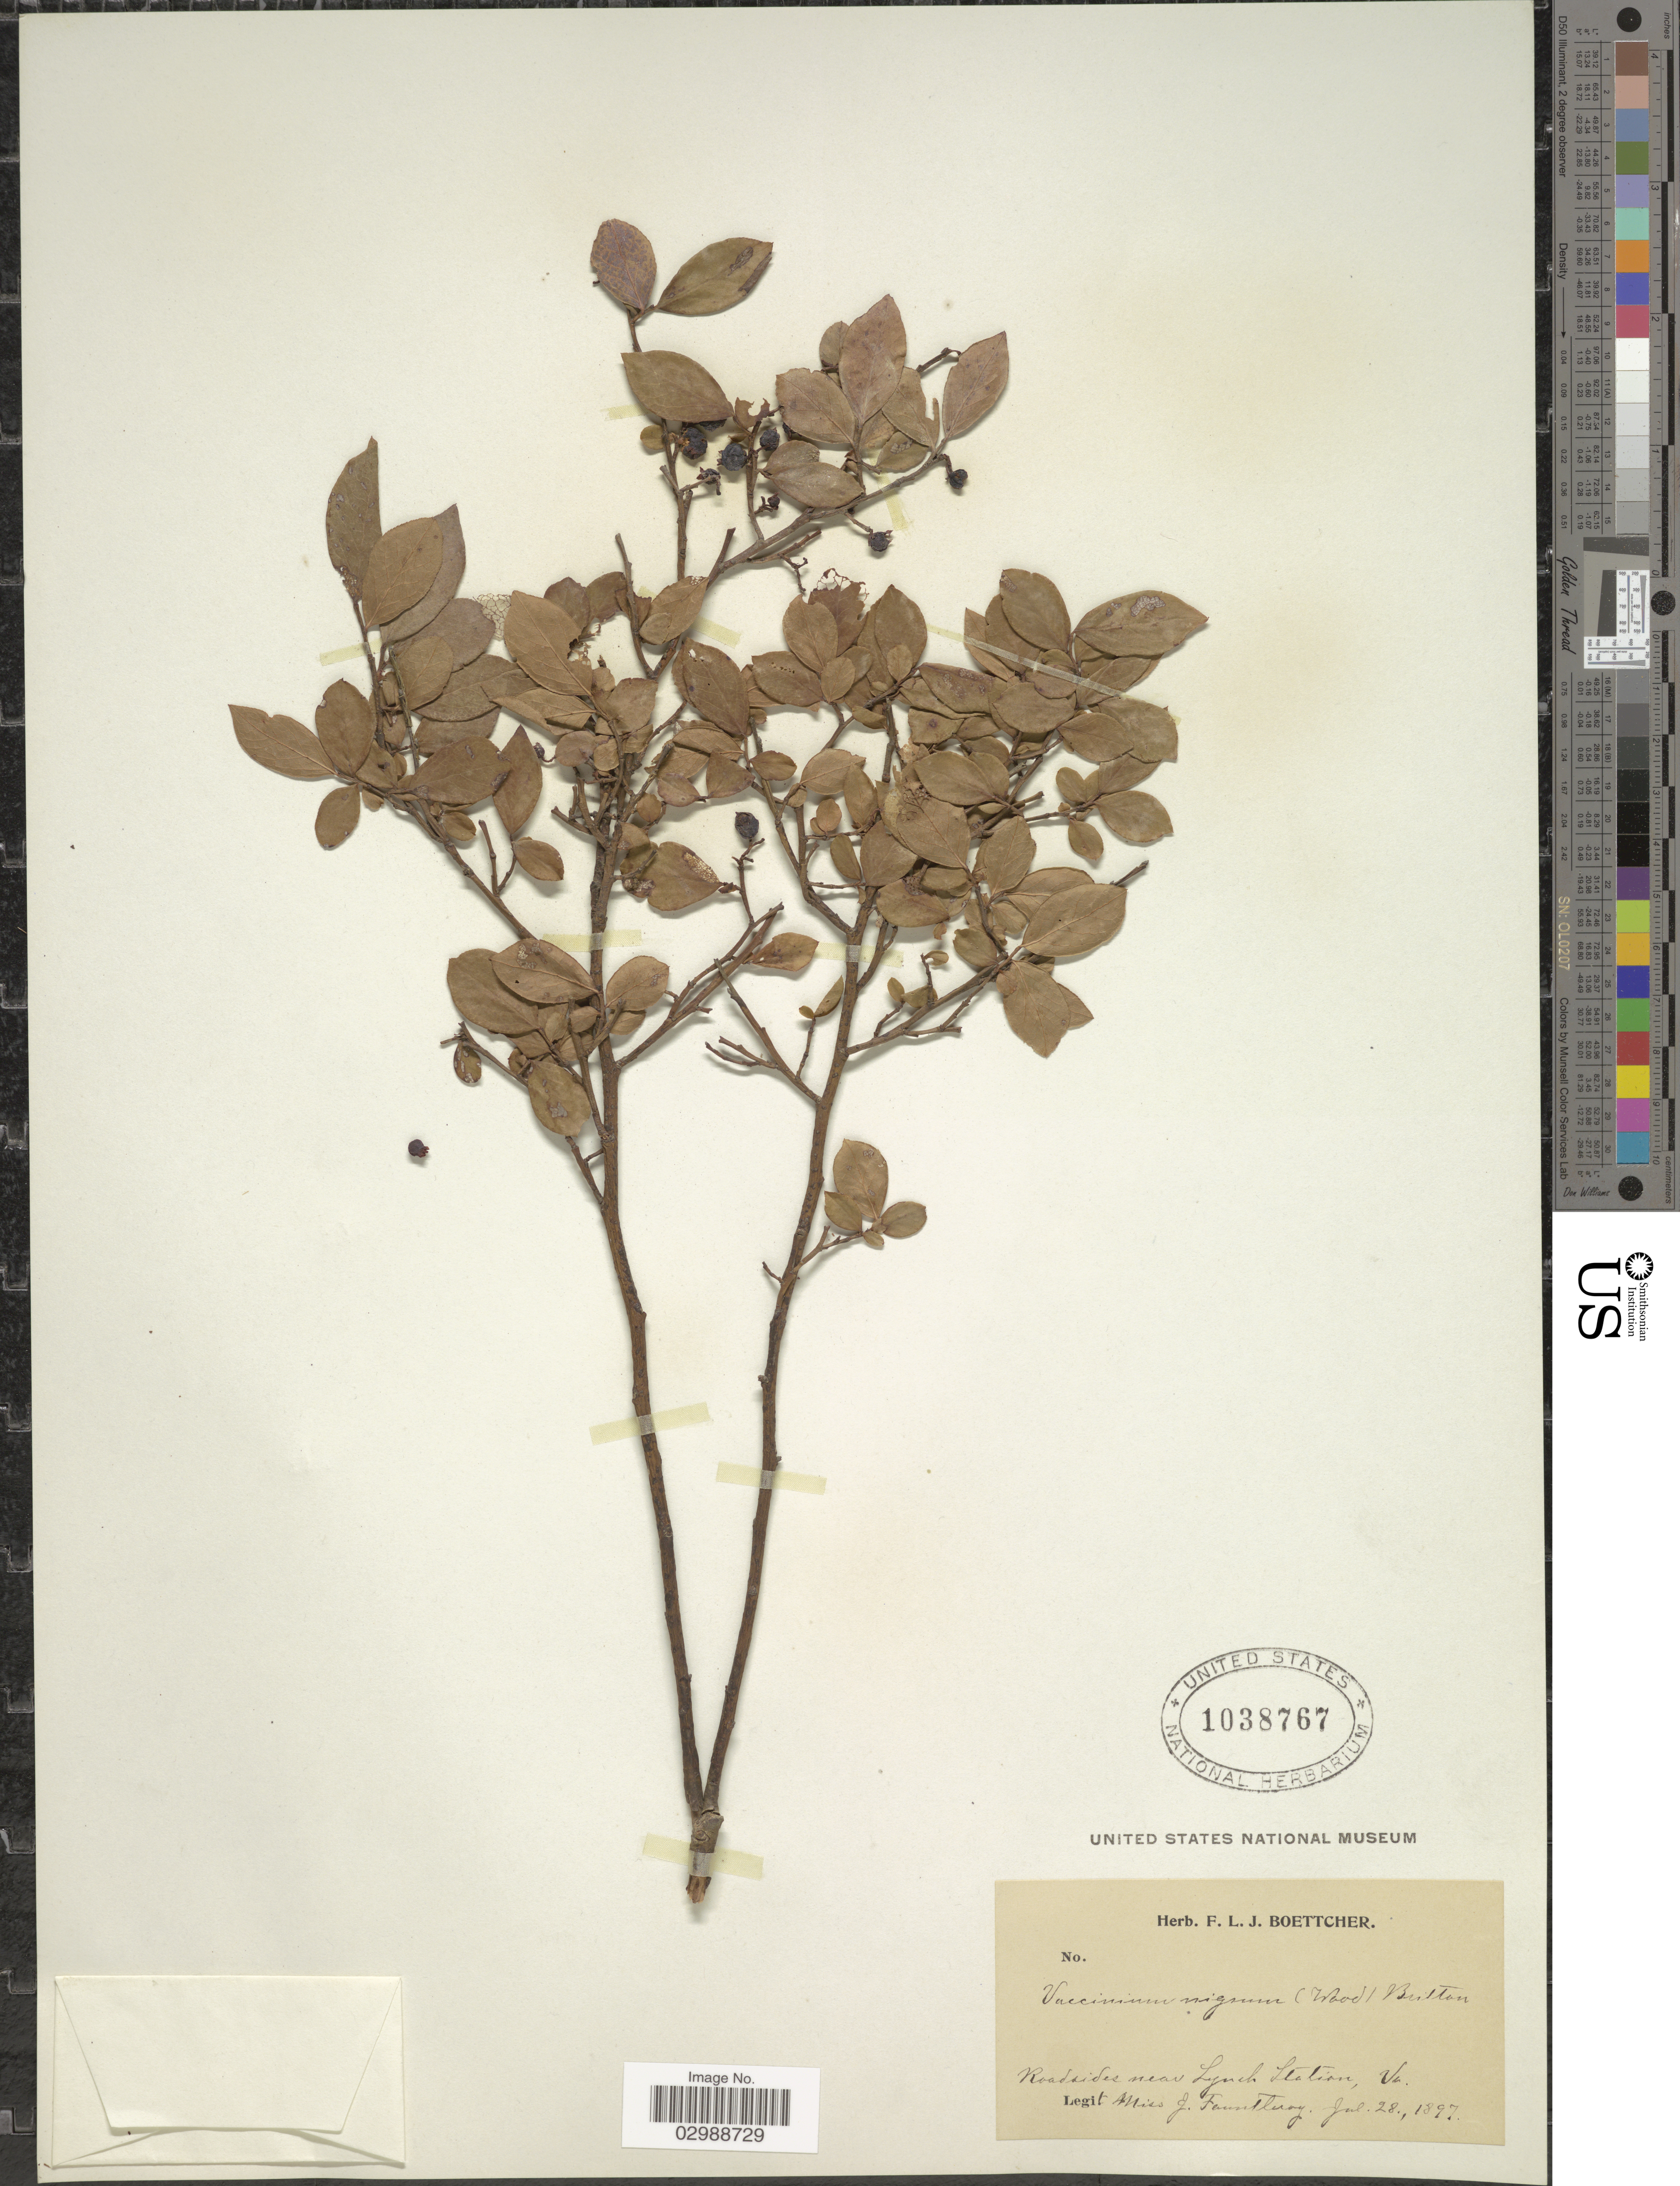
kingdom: Plantae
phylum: Tracheophyta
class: Magnoliopsida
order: Ericales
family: Ericaceae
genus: Vaccinium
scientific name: Vaccinium nigrum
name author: (Alph. Wood) Britton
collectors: J. Fauntleroy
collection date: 1897-07-28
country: United States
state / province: Virginia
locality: Roadsides near Lynch Station, Va.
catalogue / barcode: US 1038767